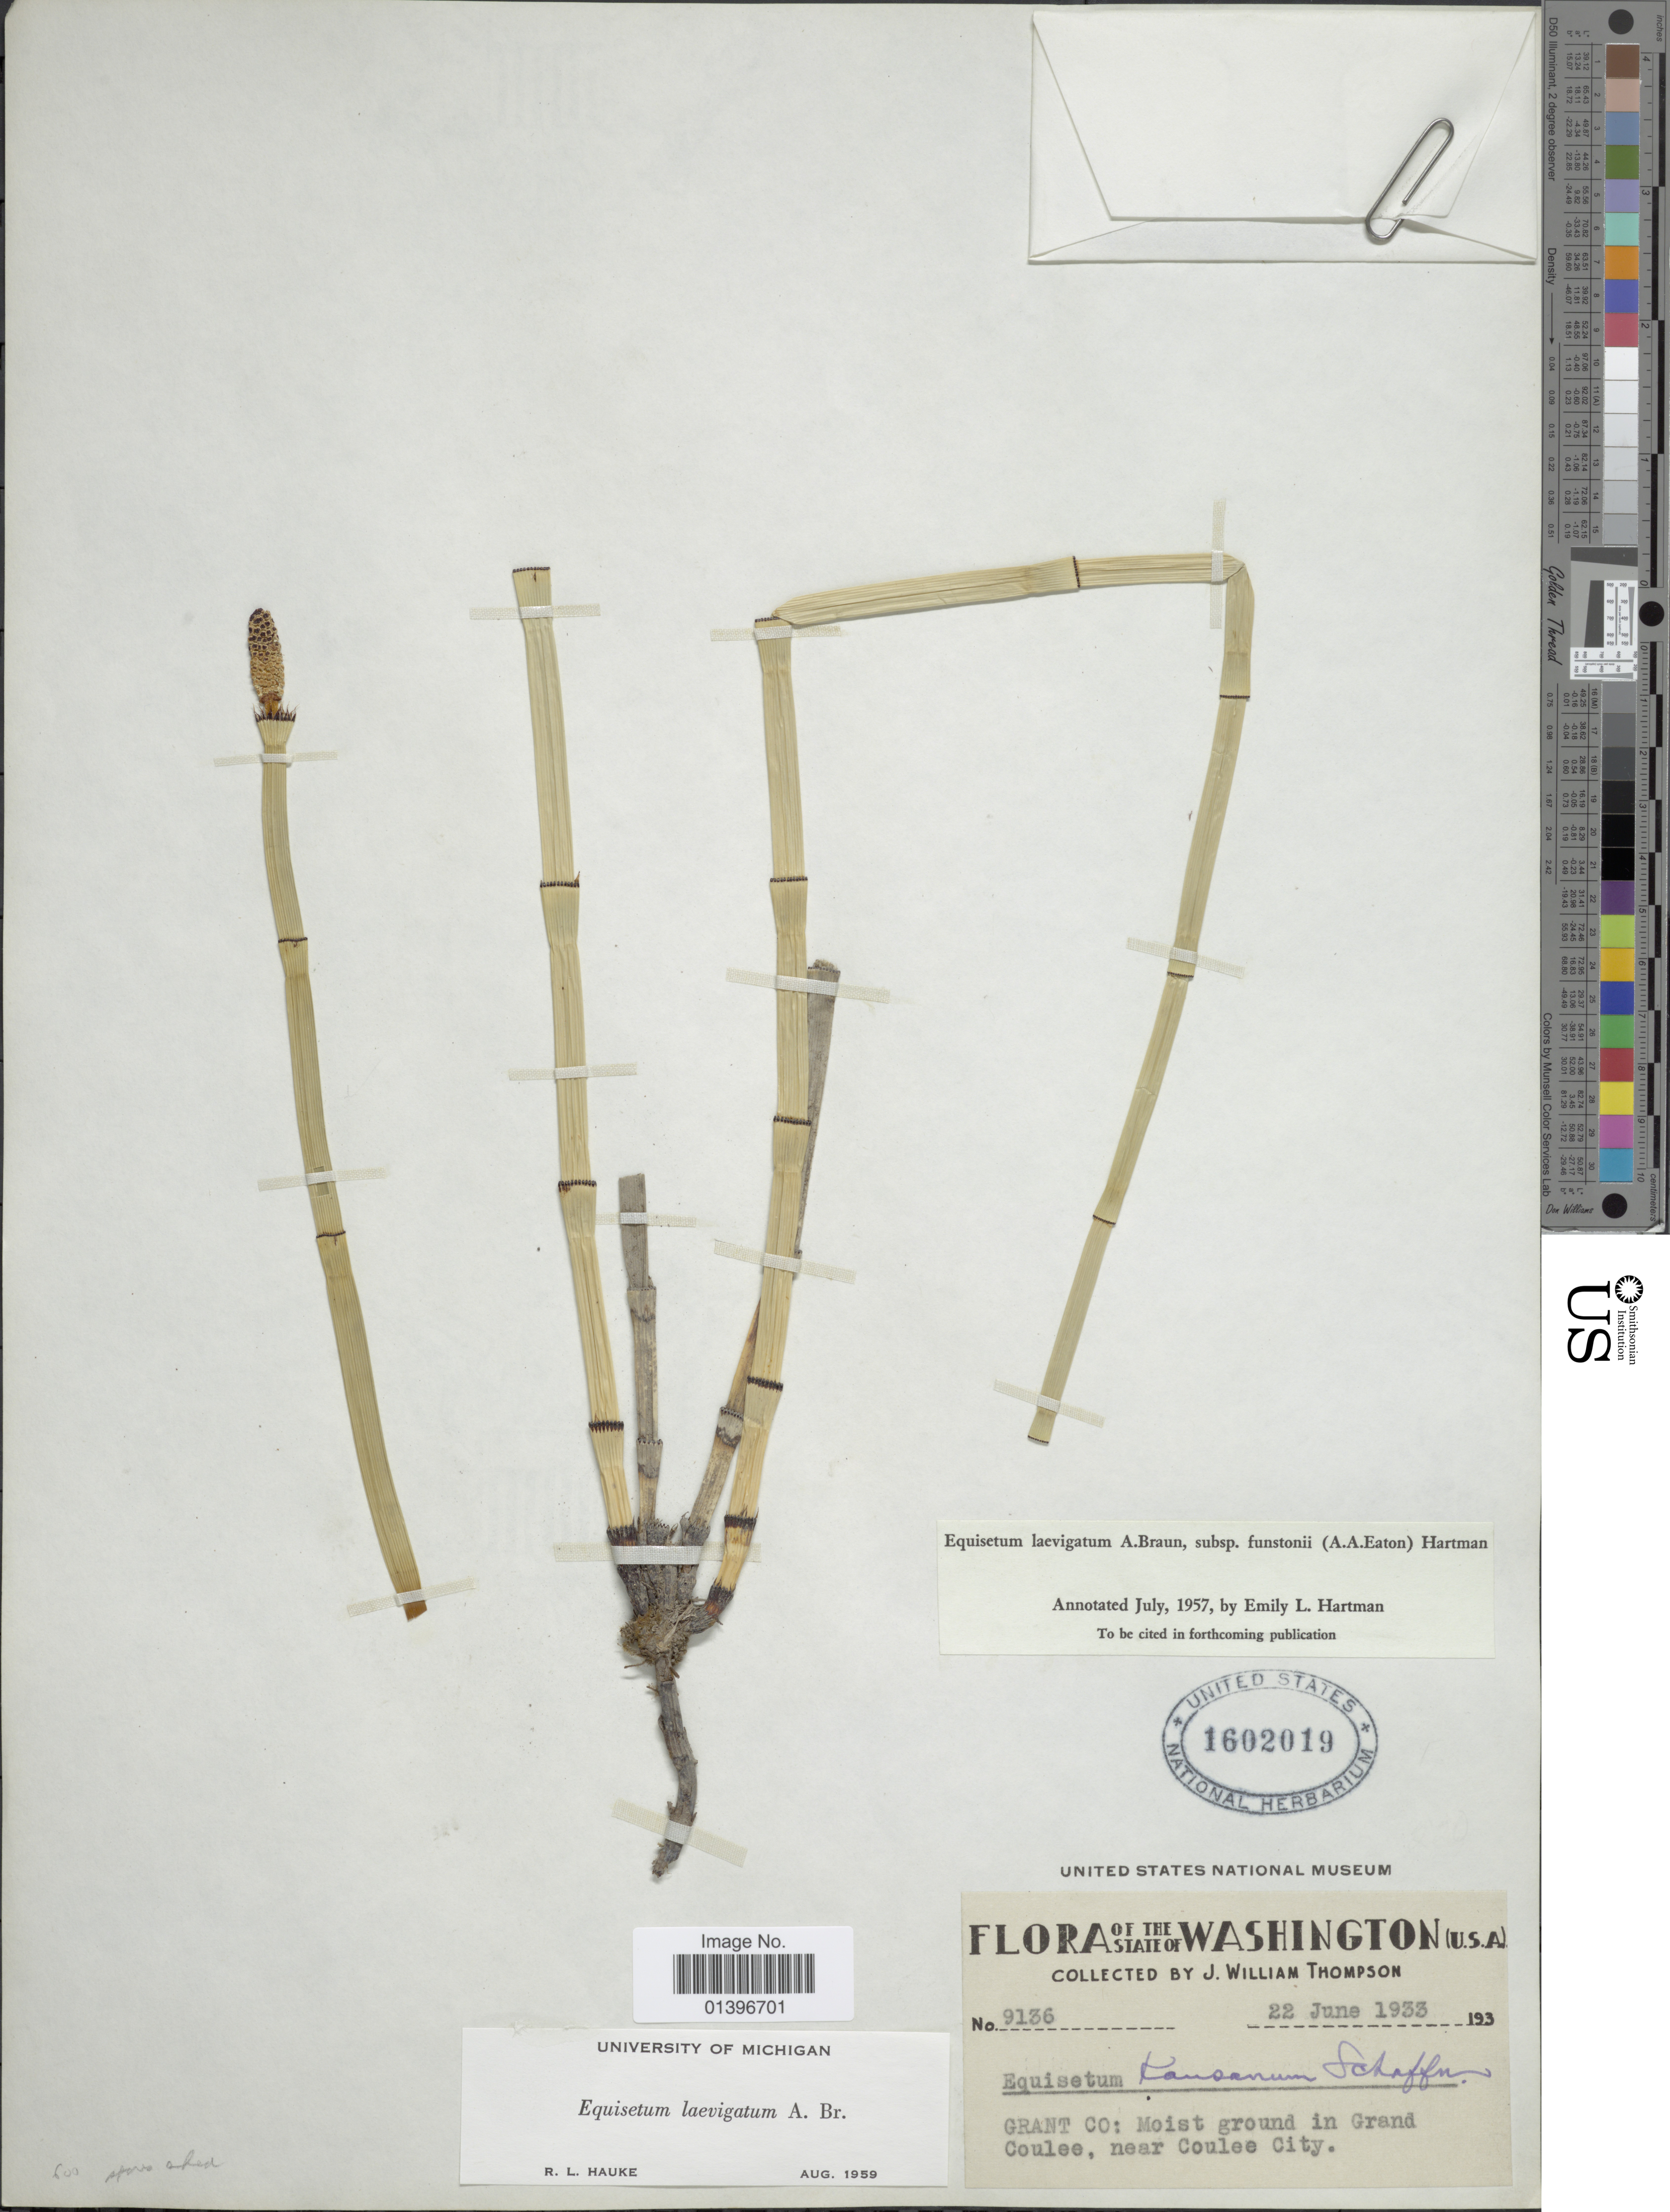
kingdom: Plantae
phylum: Tracheophyta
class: Polypodiopsida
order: Equisetales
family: Equisetaceae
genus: Equisetum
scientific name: Equisetum laevigatum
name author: A. Braun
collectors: J. W. Thompson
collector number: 9136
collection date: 1933-06-22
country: United States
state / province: Washington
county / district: Grant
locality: Grant Co.: Moist ground in Grand Coulee, near Coulee City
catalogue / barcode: US 1602019